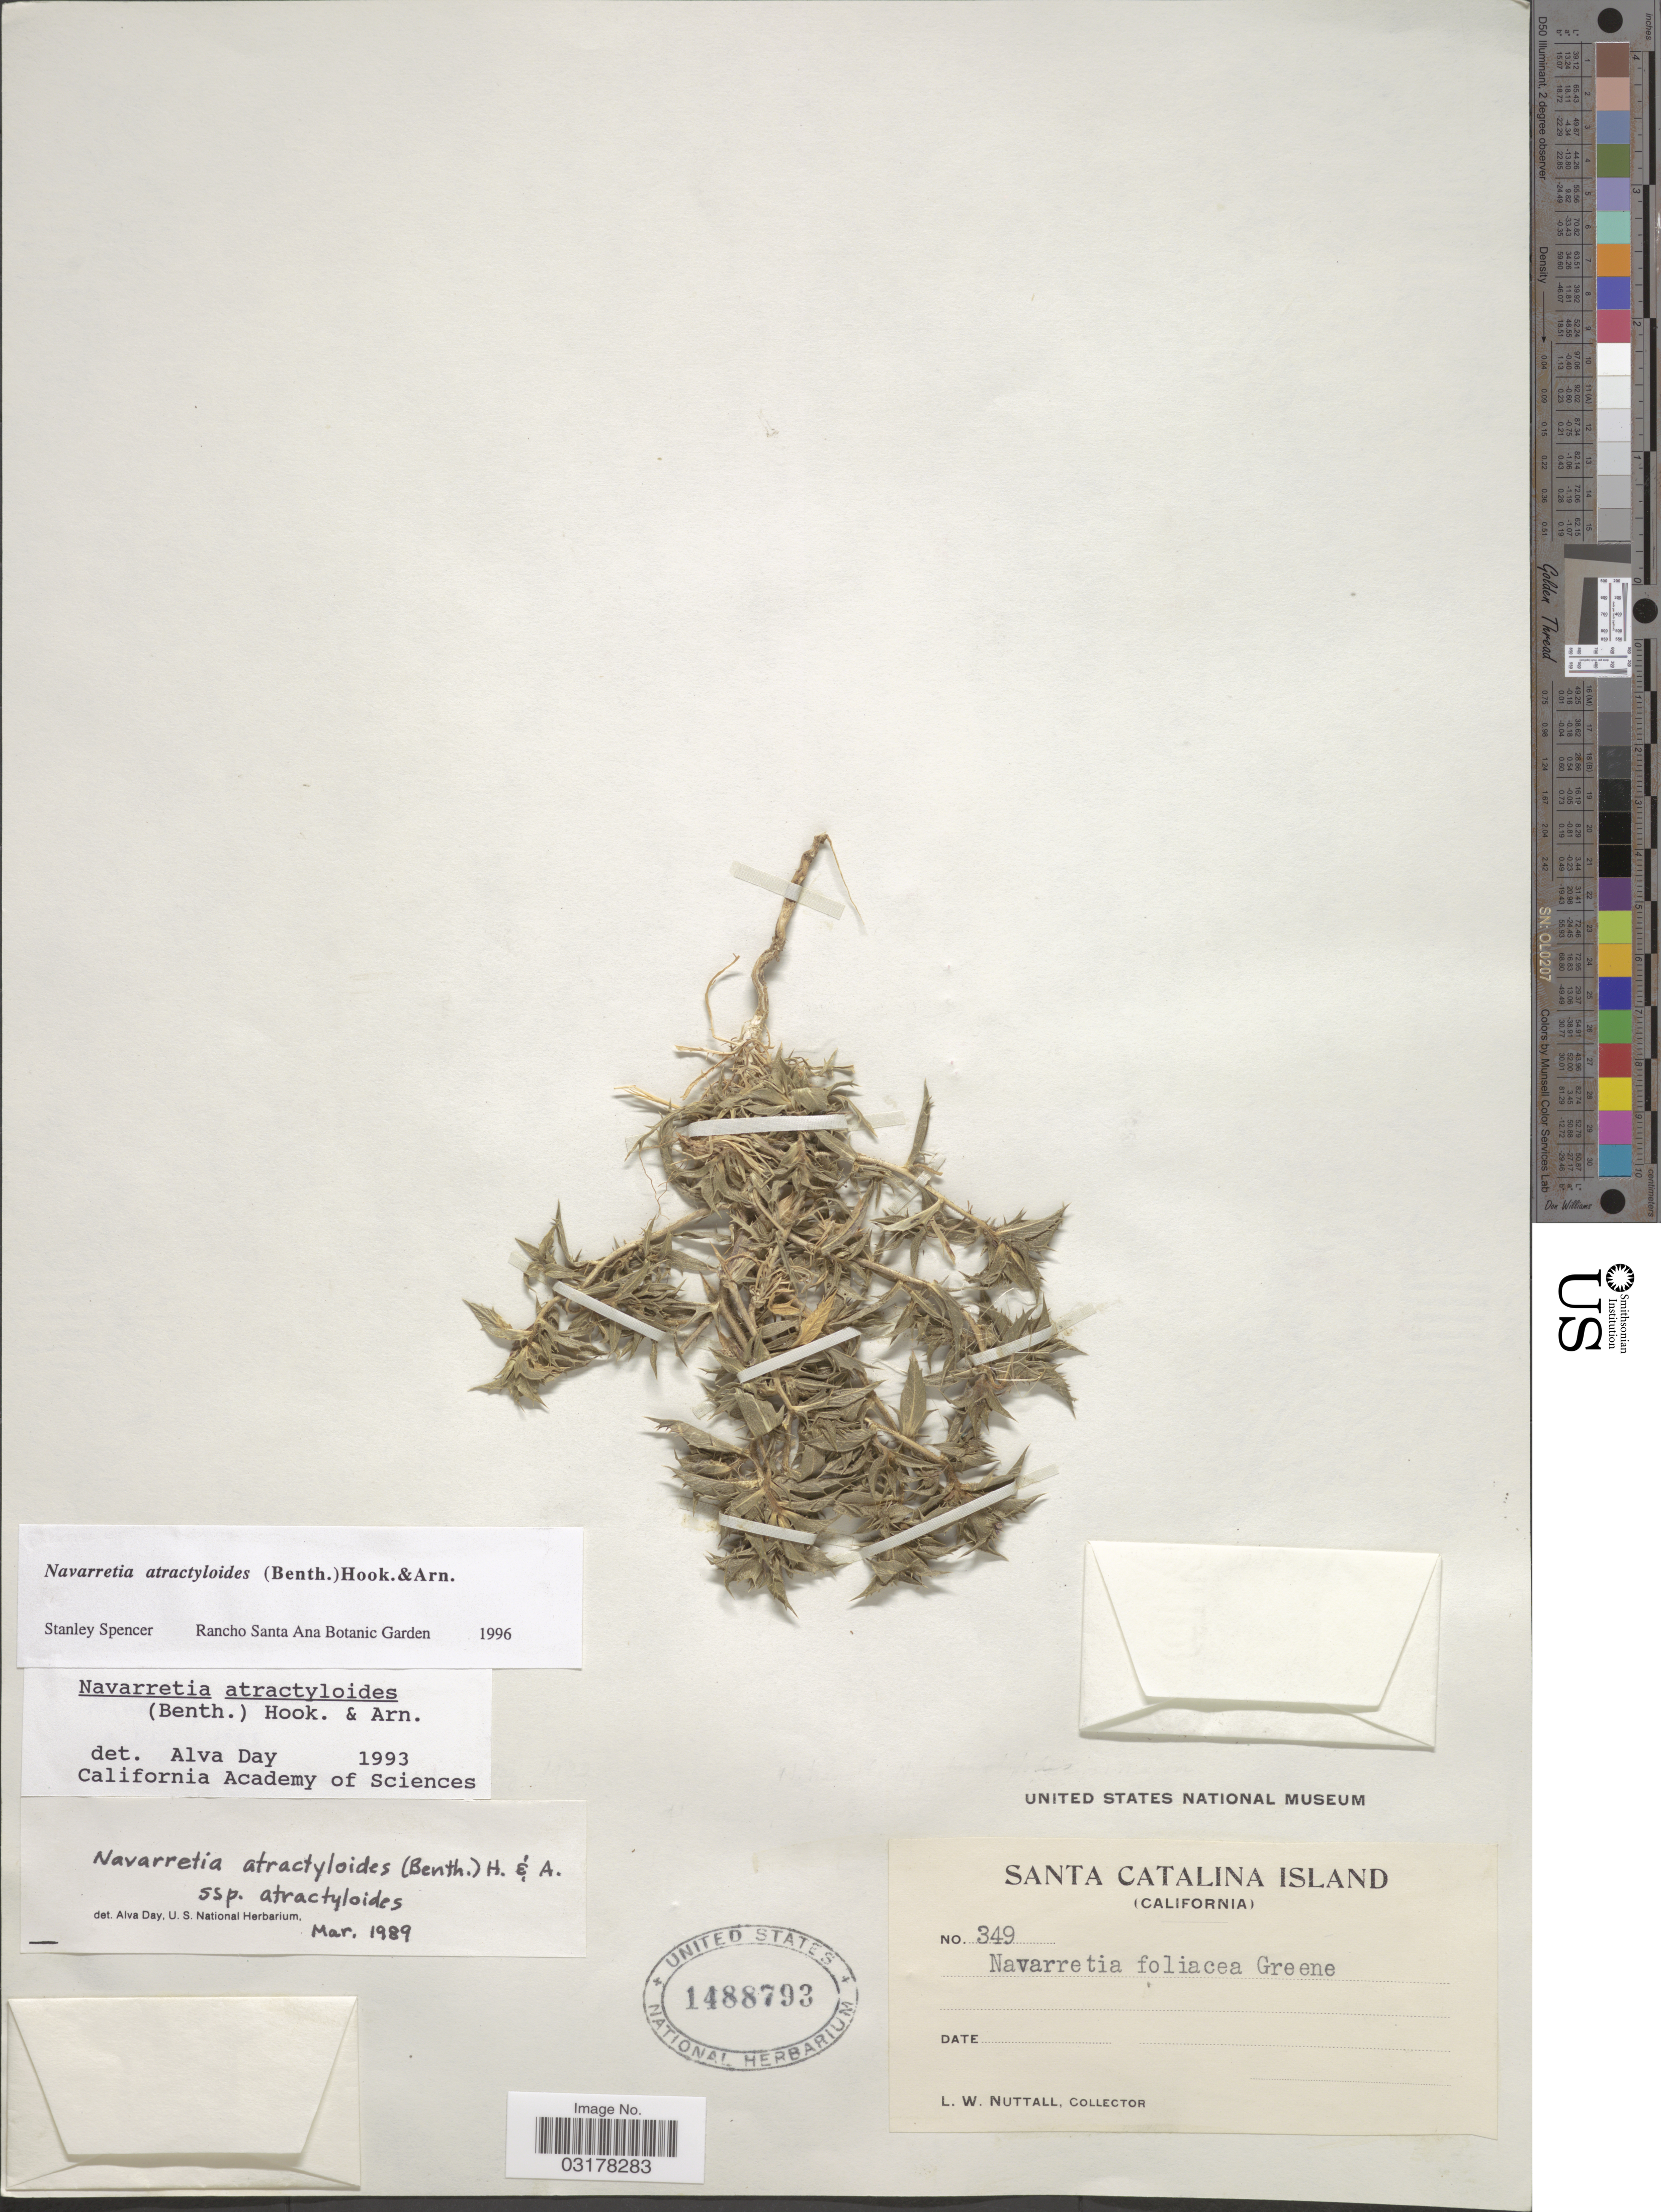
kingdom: Plantae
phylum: Tracheophyta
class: Magnoliopsida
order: Ericales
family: Polemoniaceae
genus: Navarretia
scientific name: Navarretia atractyloides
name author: (Benth.) Hook. & Arn.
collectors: L. W. Nuttall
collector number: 349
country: United States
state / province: California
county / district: Los Angeles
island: Santa Catalina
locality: Santa Catalina Island.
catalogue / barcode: US 1488793